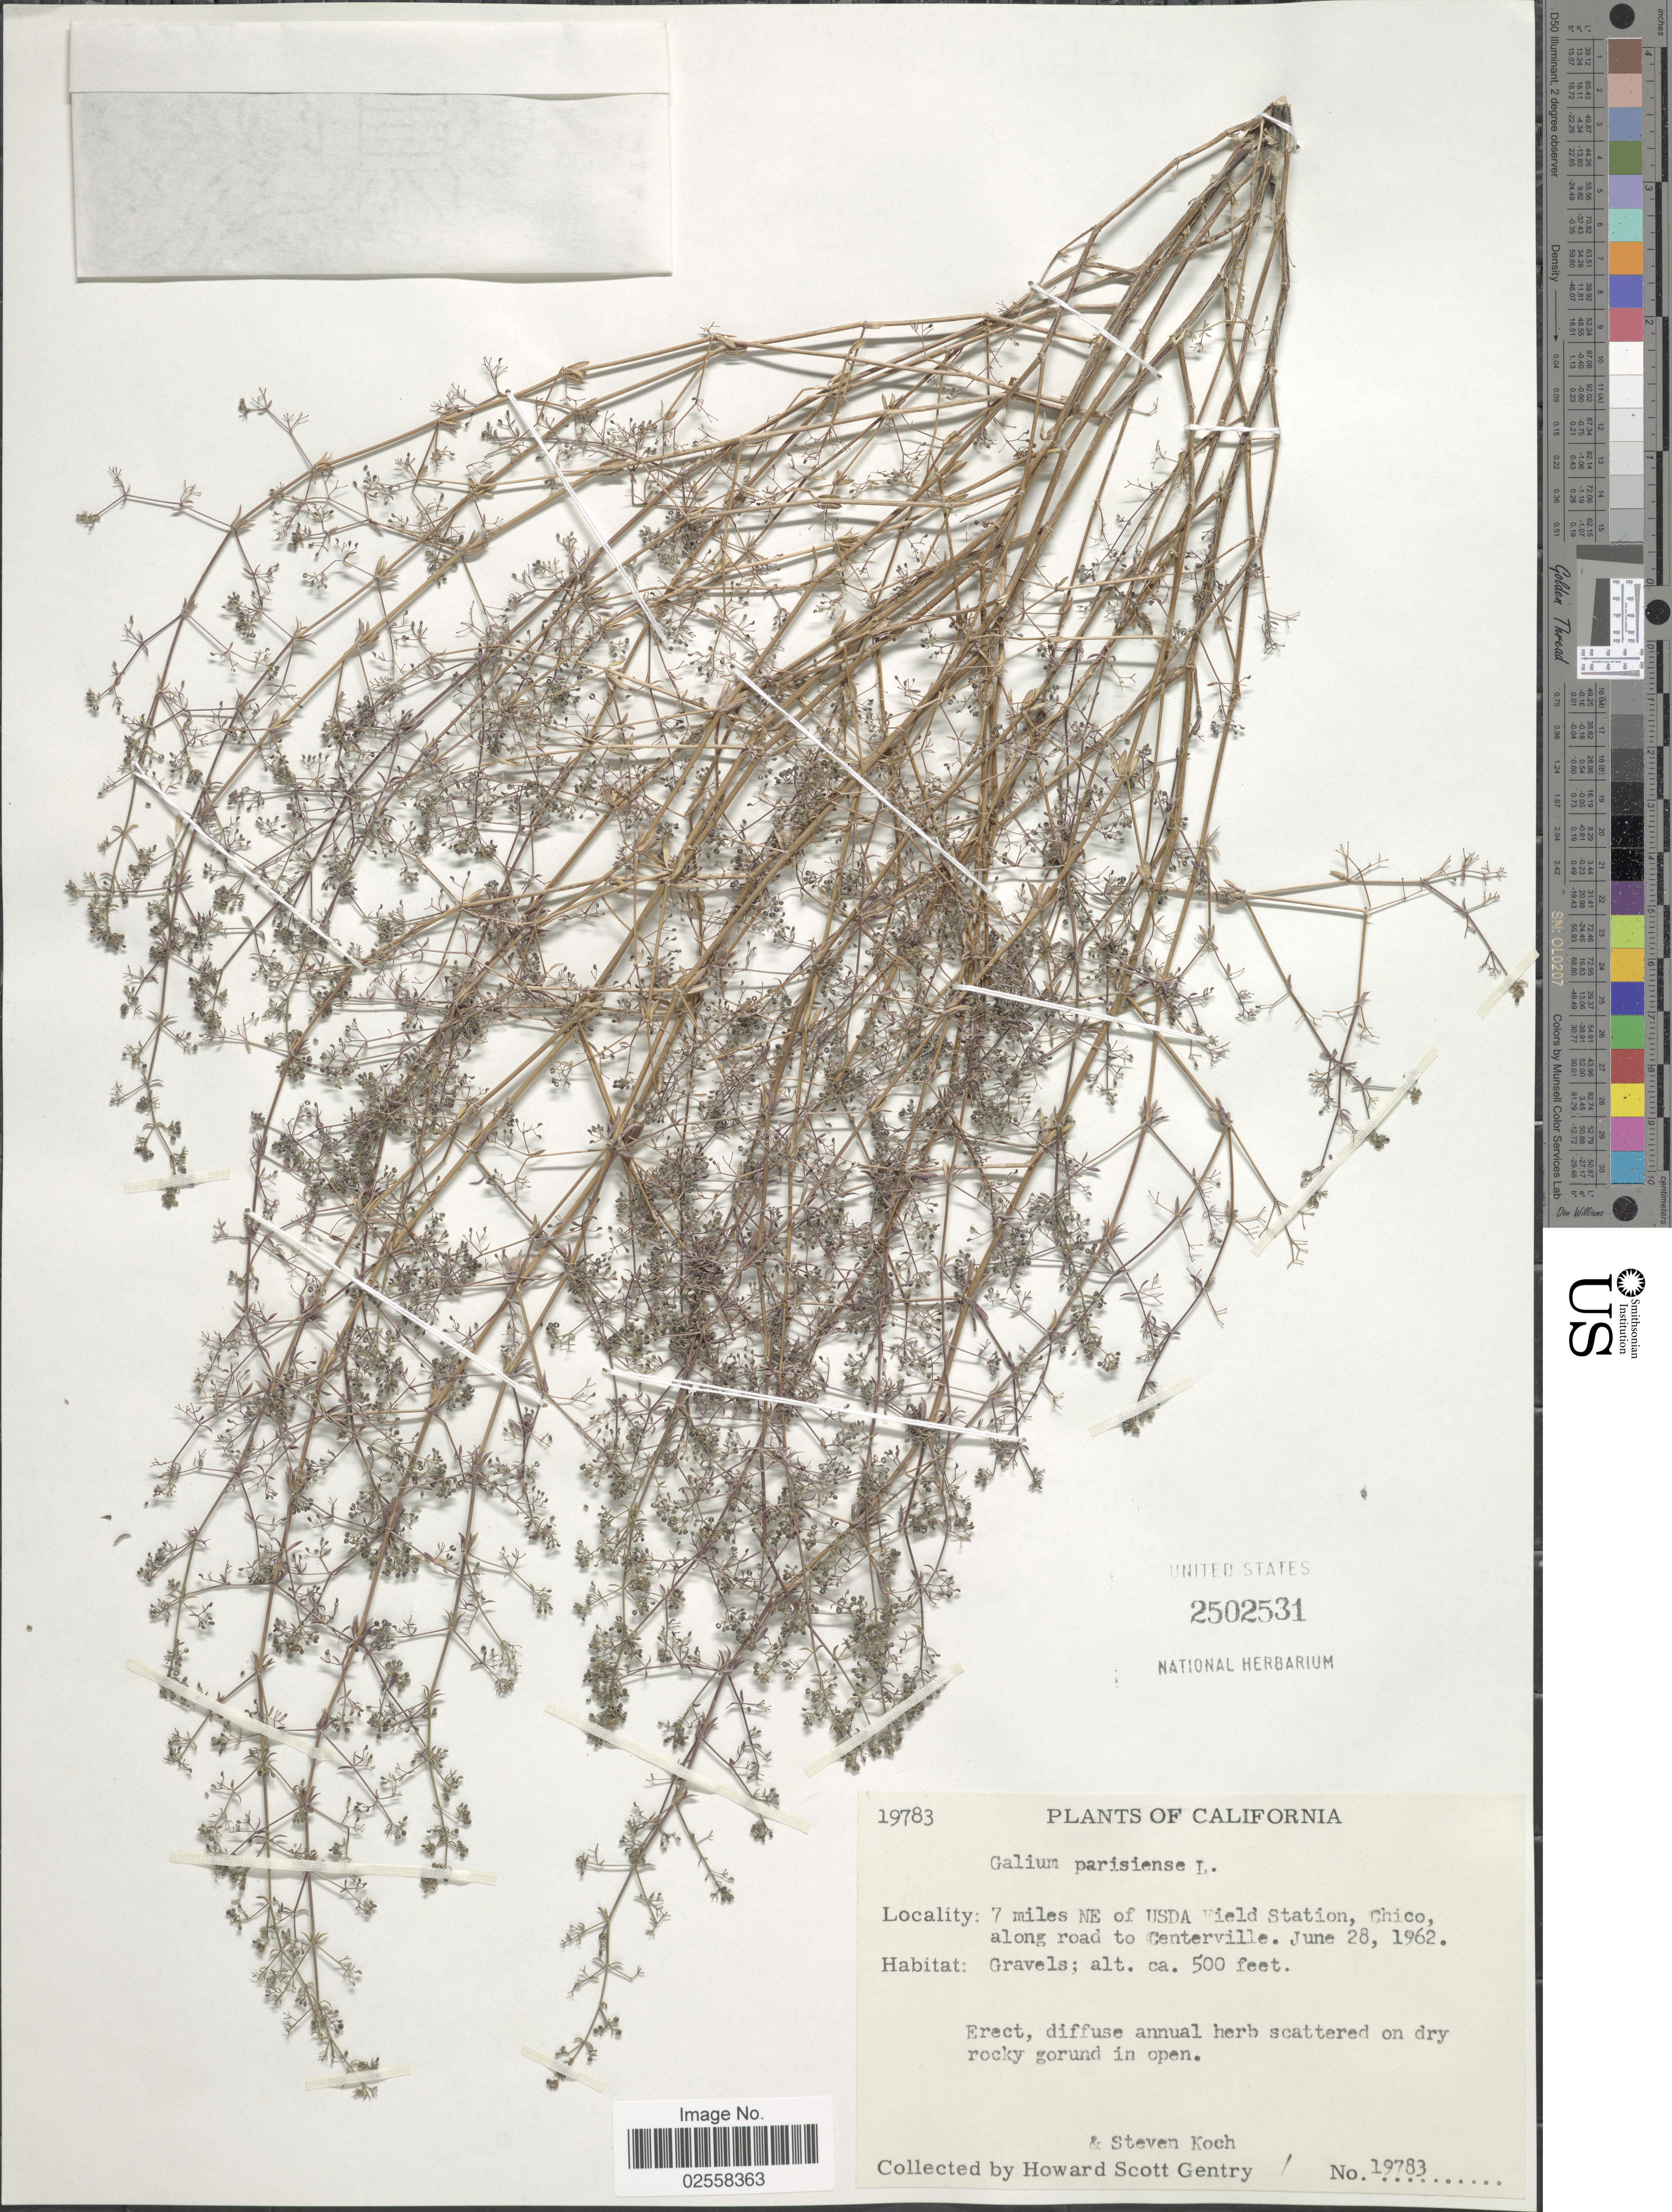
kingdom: Plantae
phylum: Tracheophyta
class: Magnoliopsida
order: Gentianales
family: Rubiaceae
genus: Galium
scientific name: Galium parisiense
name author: L.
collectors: H. S. Gentry & S. Koch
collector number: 19783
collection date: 1962-06-28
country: United States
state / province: California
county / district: Butte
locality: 7 miles NE of USDA Field Station, Chico along road to Centerville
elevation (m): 152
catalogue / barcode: US 2502531